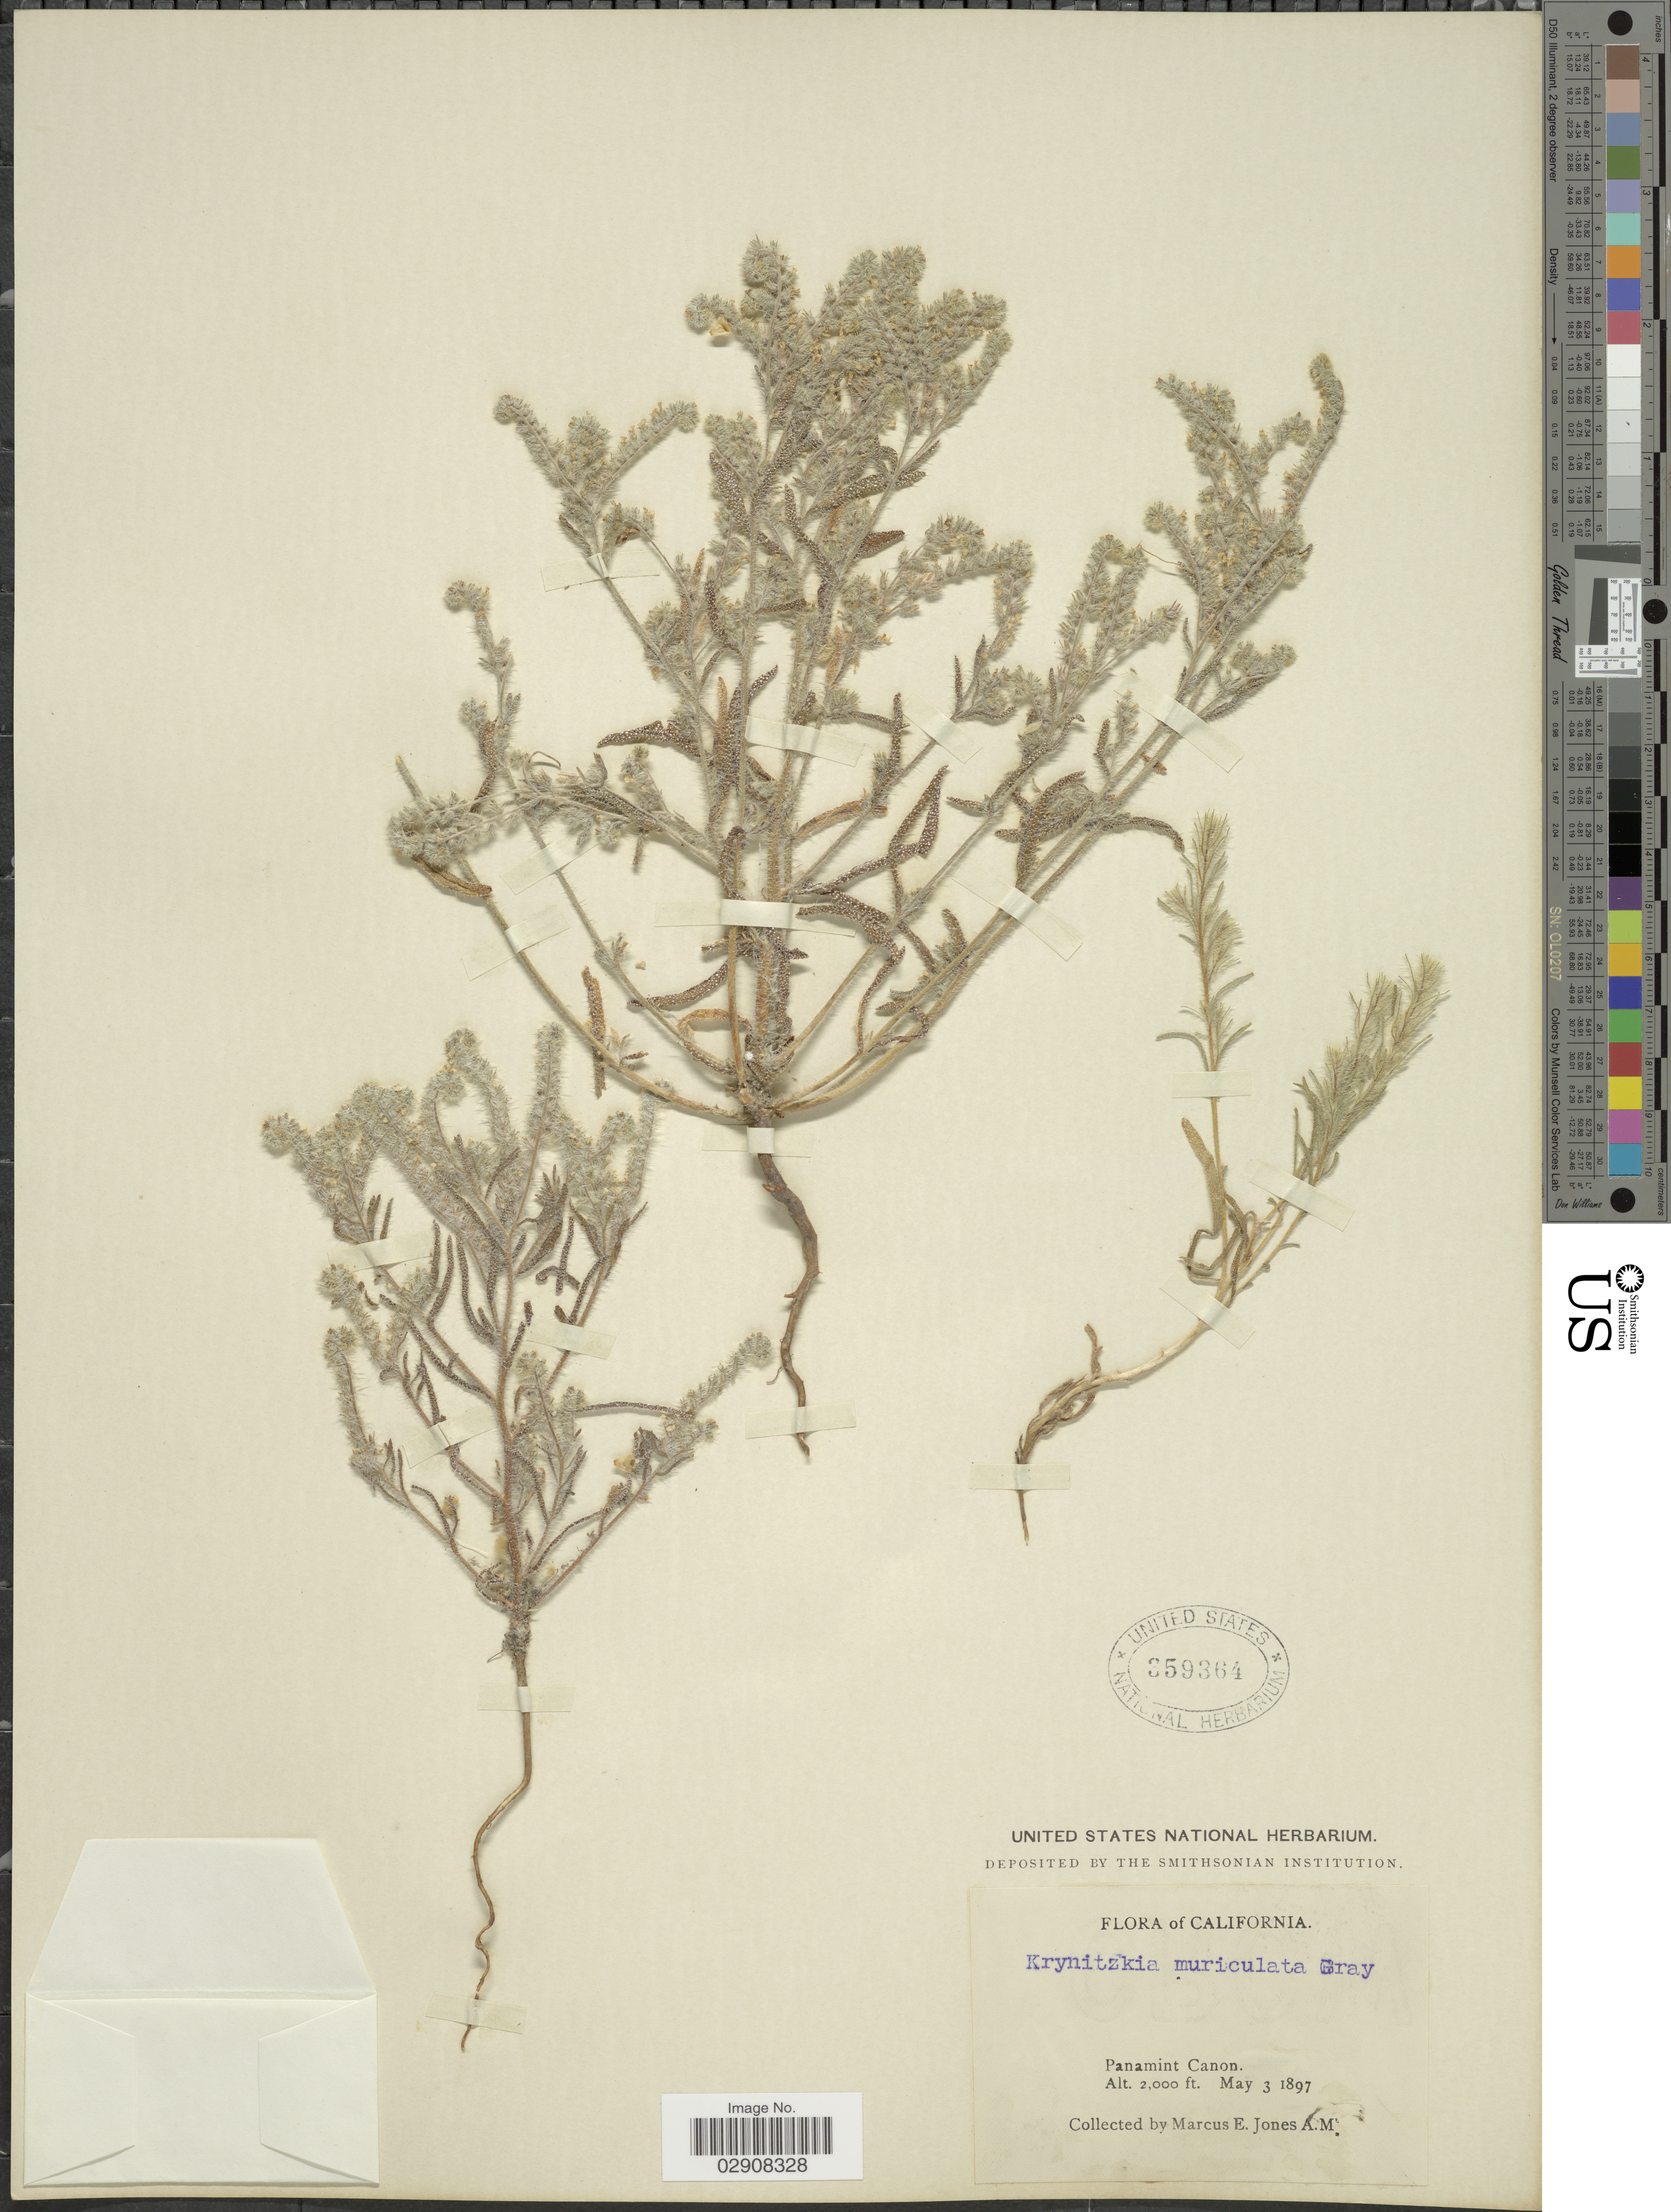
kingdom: Plantae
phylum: Tracheophyta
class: Magnoliopsida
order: Boraginales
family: Boraginaceae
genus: Cryptantha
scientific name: Cryptantha muricata var. jonesii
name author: (A. Gray) I.M. Johnst.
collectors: M. E. Jones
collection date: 1897-05-03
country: United States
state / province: California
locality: Panamint Canon.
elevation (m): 610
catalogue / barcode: US 359364